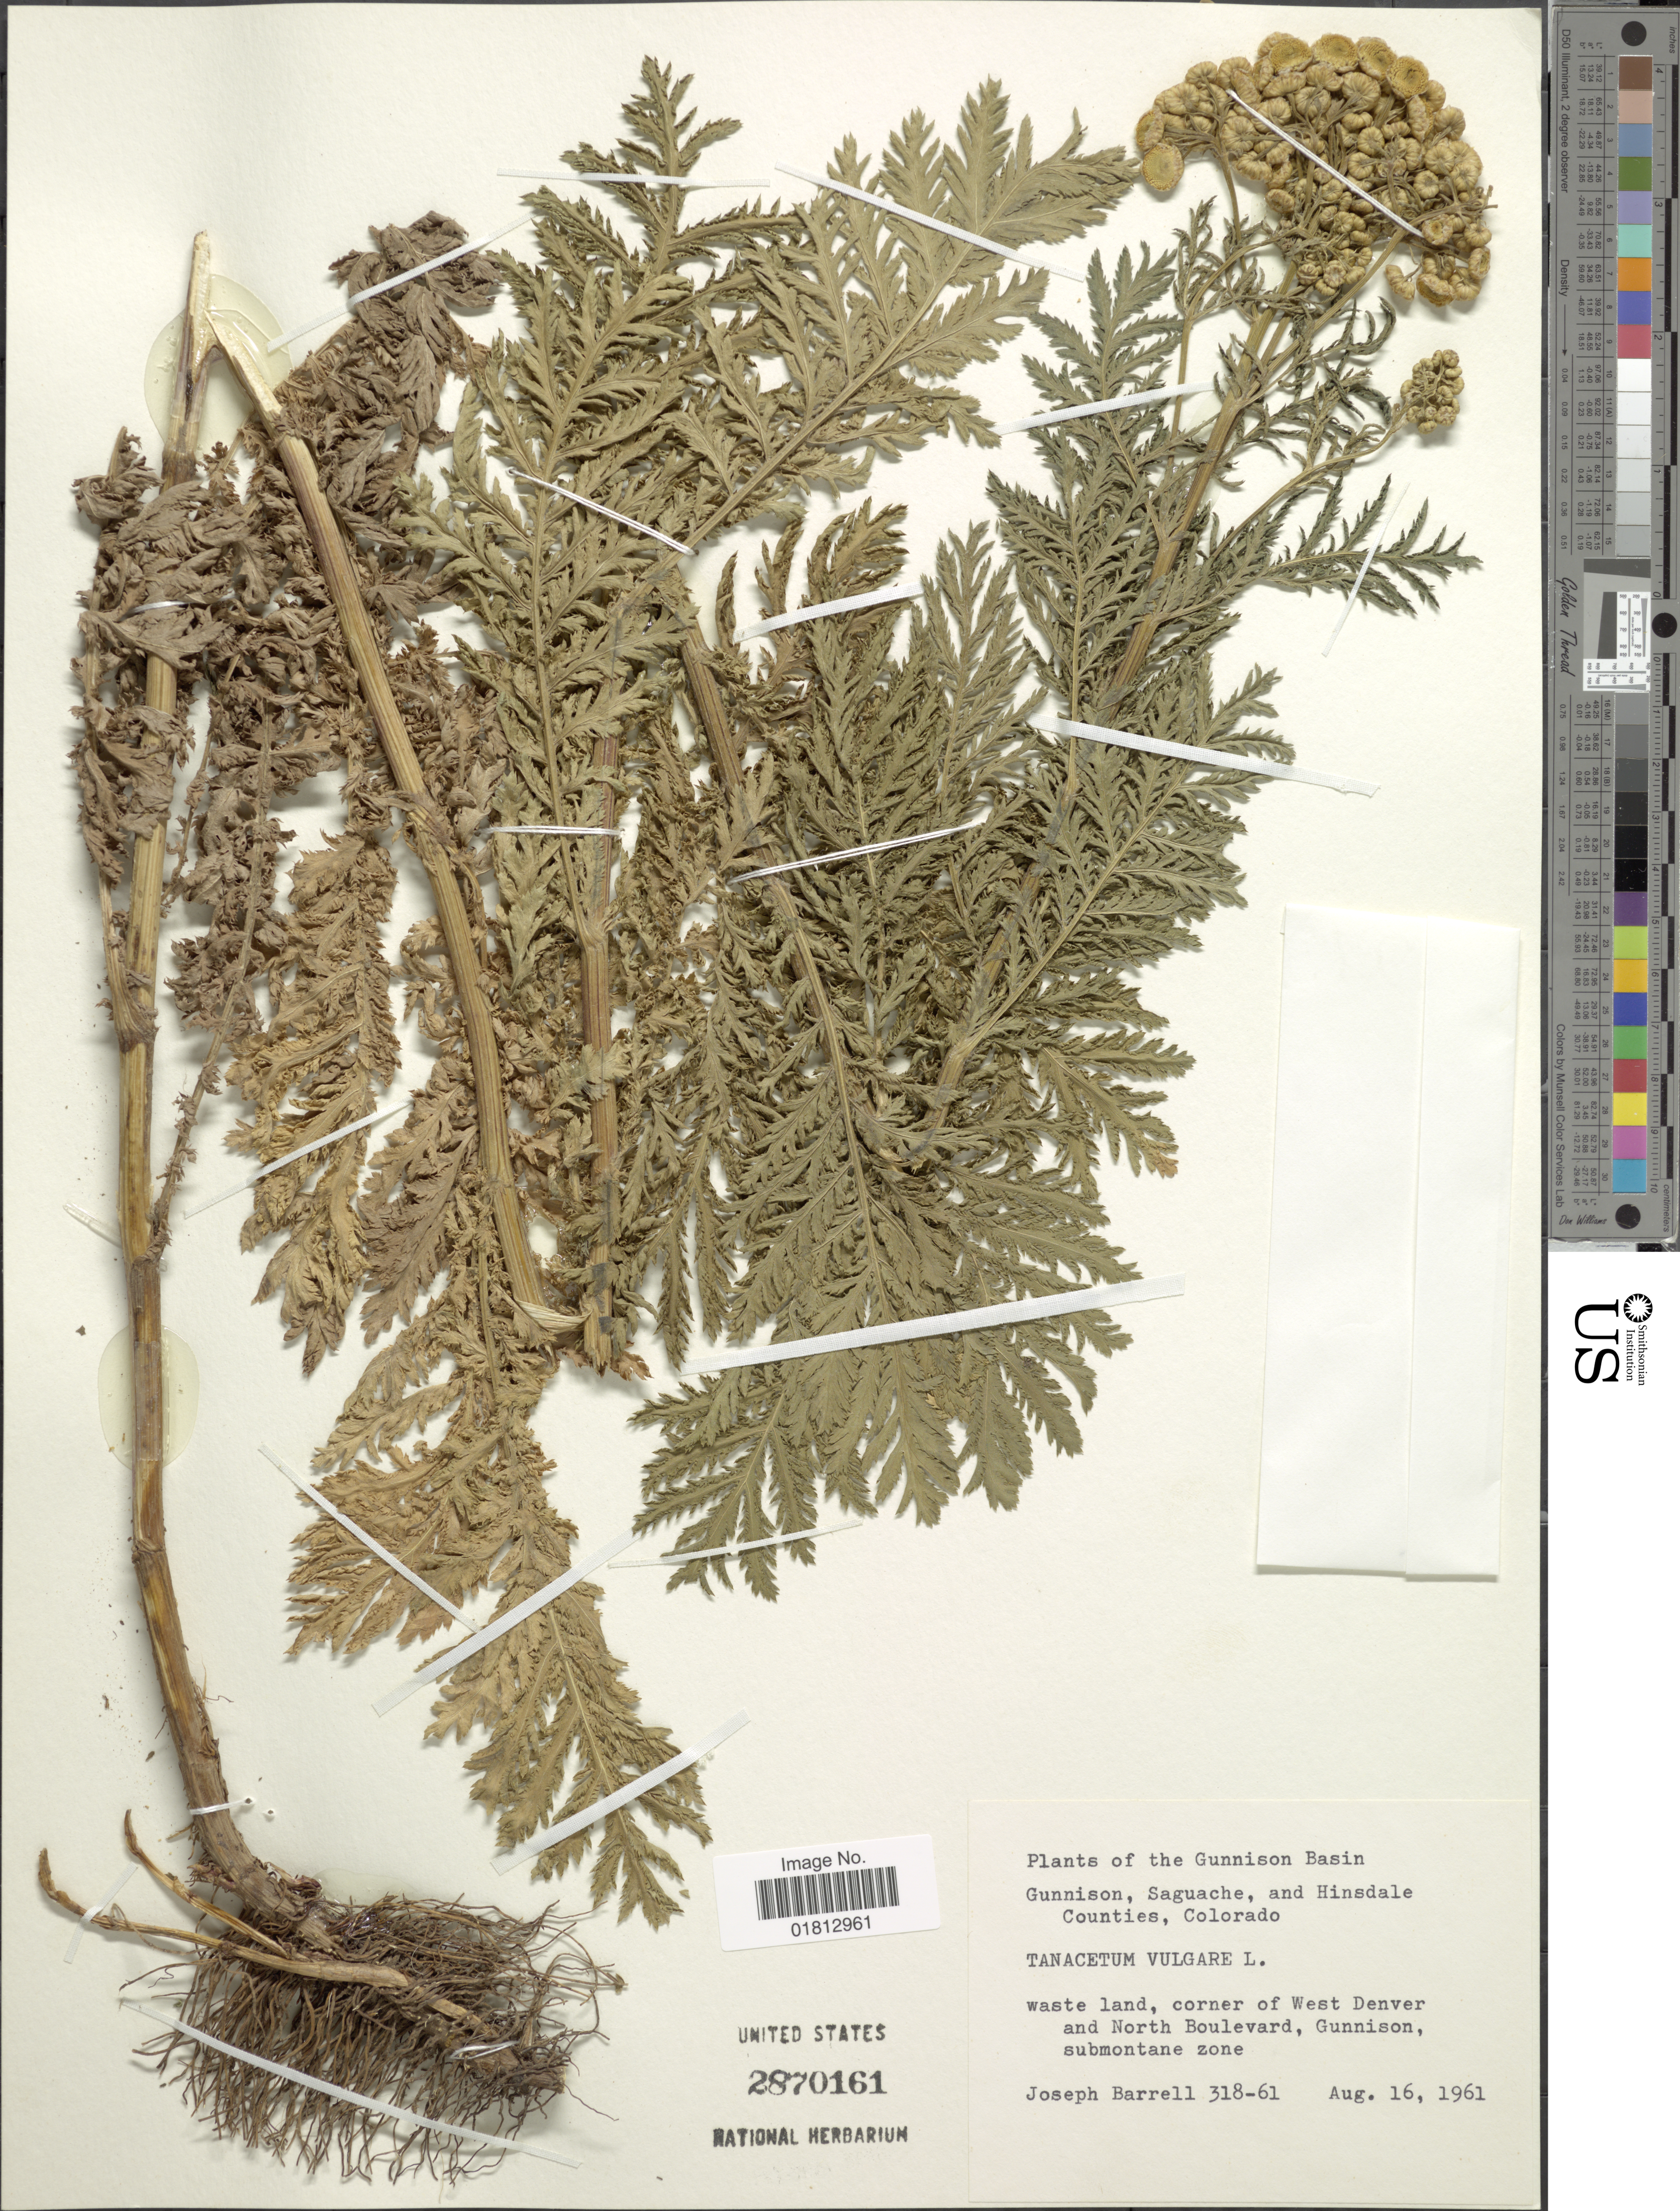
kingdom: Plantae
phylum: Tracheophyta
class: Magnoliopsida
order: Asterales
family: Asteraceae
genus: Tanacetum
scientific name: Tanacetum vulgare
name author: L.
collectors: J. Barrell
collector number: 318-61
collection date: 1961-08-16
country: United States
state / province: Colorado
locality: Gunnison Basin, Gunnison, Saguache, and Hinsdale Counties, corner of West Denver and North Boulevard, Gunnison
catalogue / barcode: US 2870161